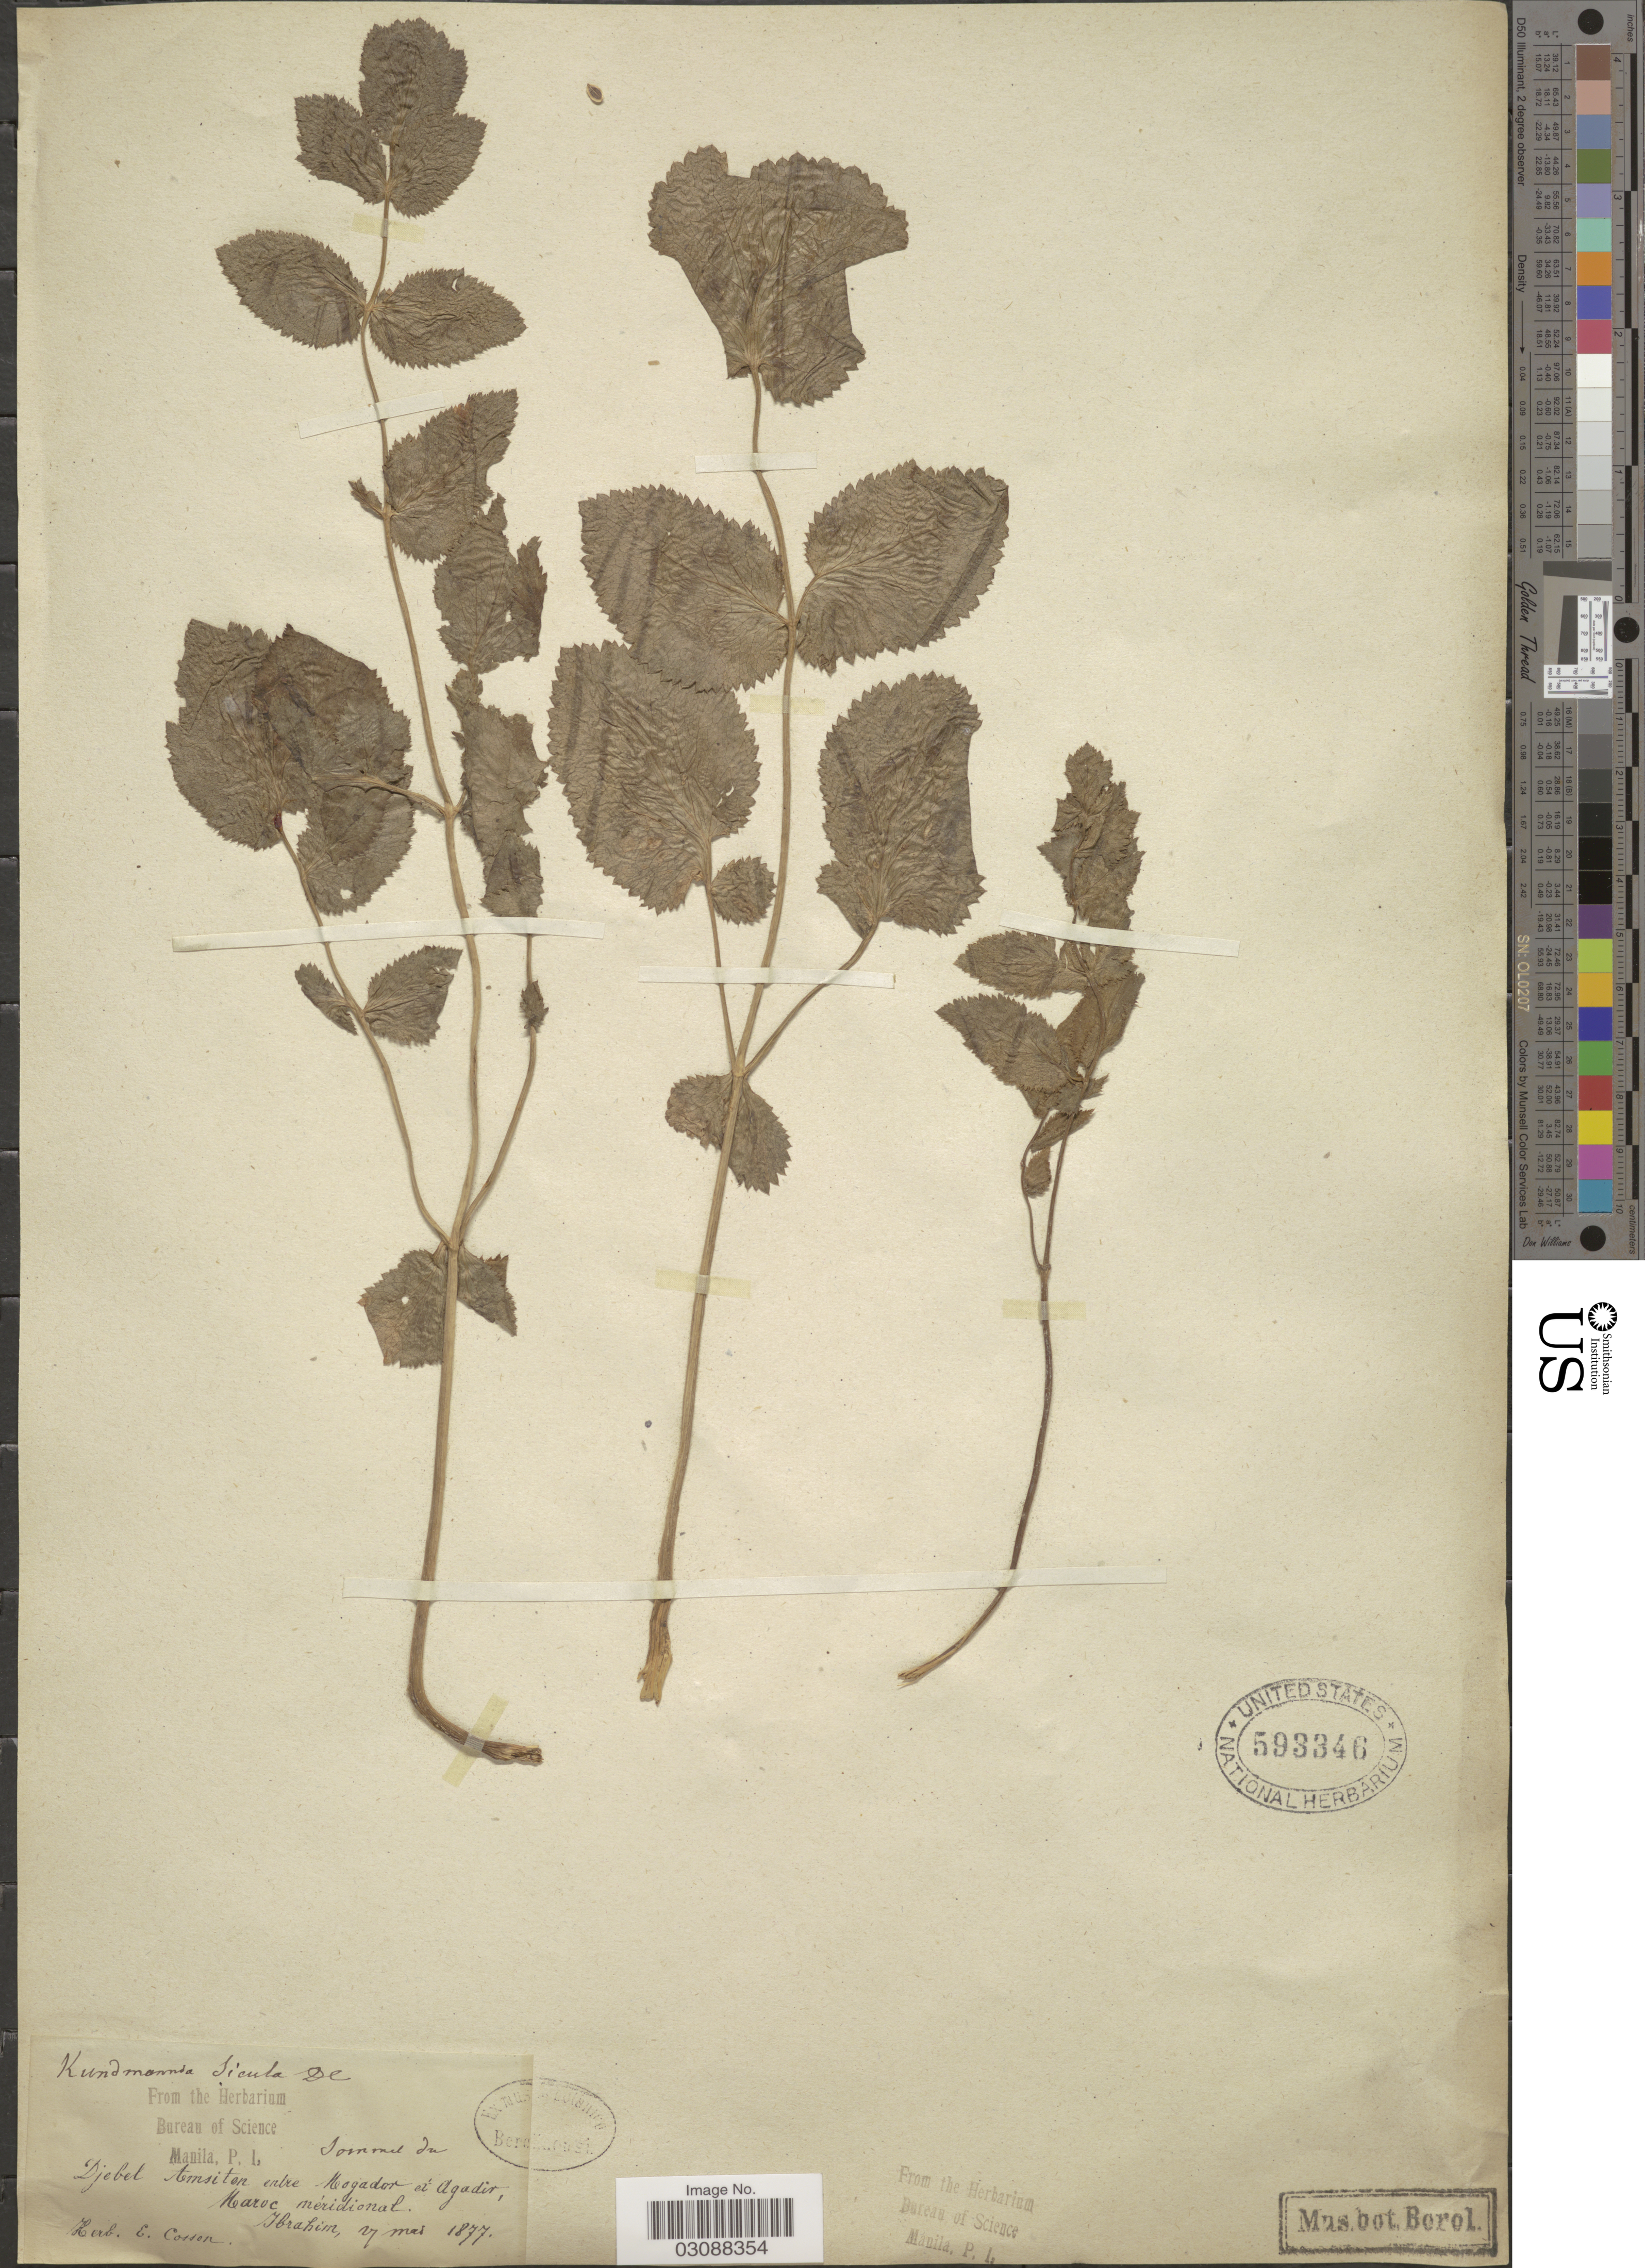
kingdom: Plantae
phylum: Tracheophyta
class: Magnoliopsida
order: Apiales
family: Apiaceae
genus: Kundmannia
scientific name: Kundmannia sicula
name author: (L.) DC.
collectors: -. Ibrahim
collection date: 1877-05-27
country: Morocco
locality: Sommet du Djebel Amsiten entre Mogador et Agadir, Maroc méridional.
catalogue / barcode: US 593346